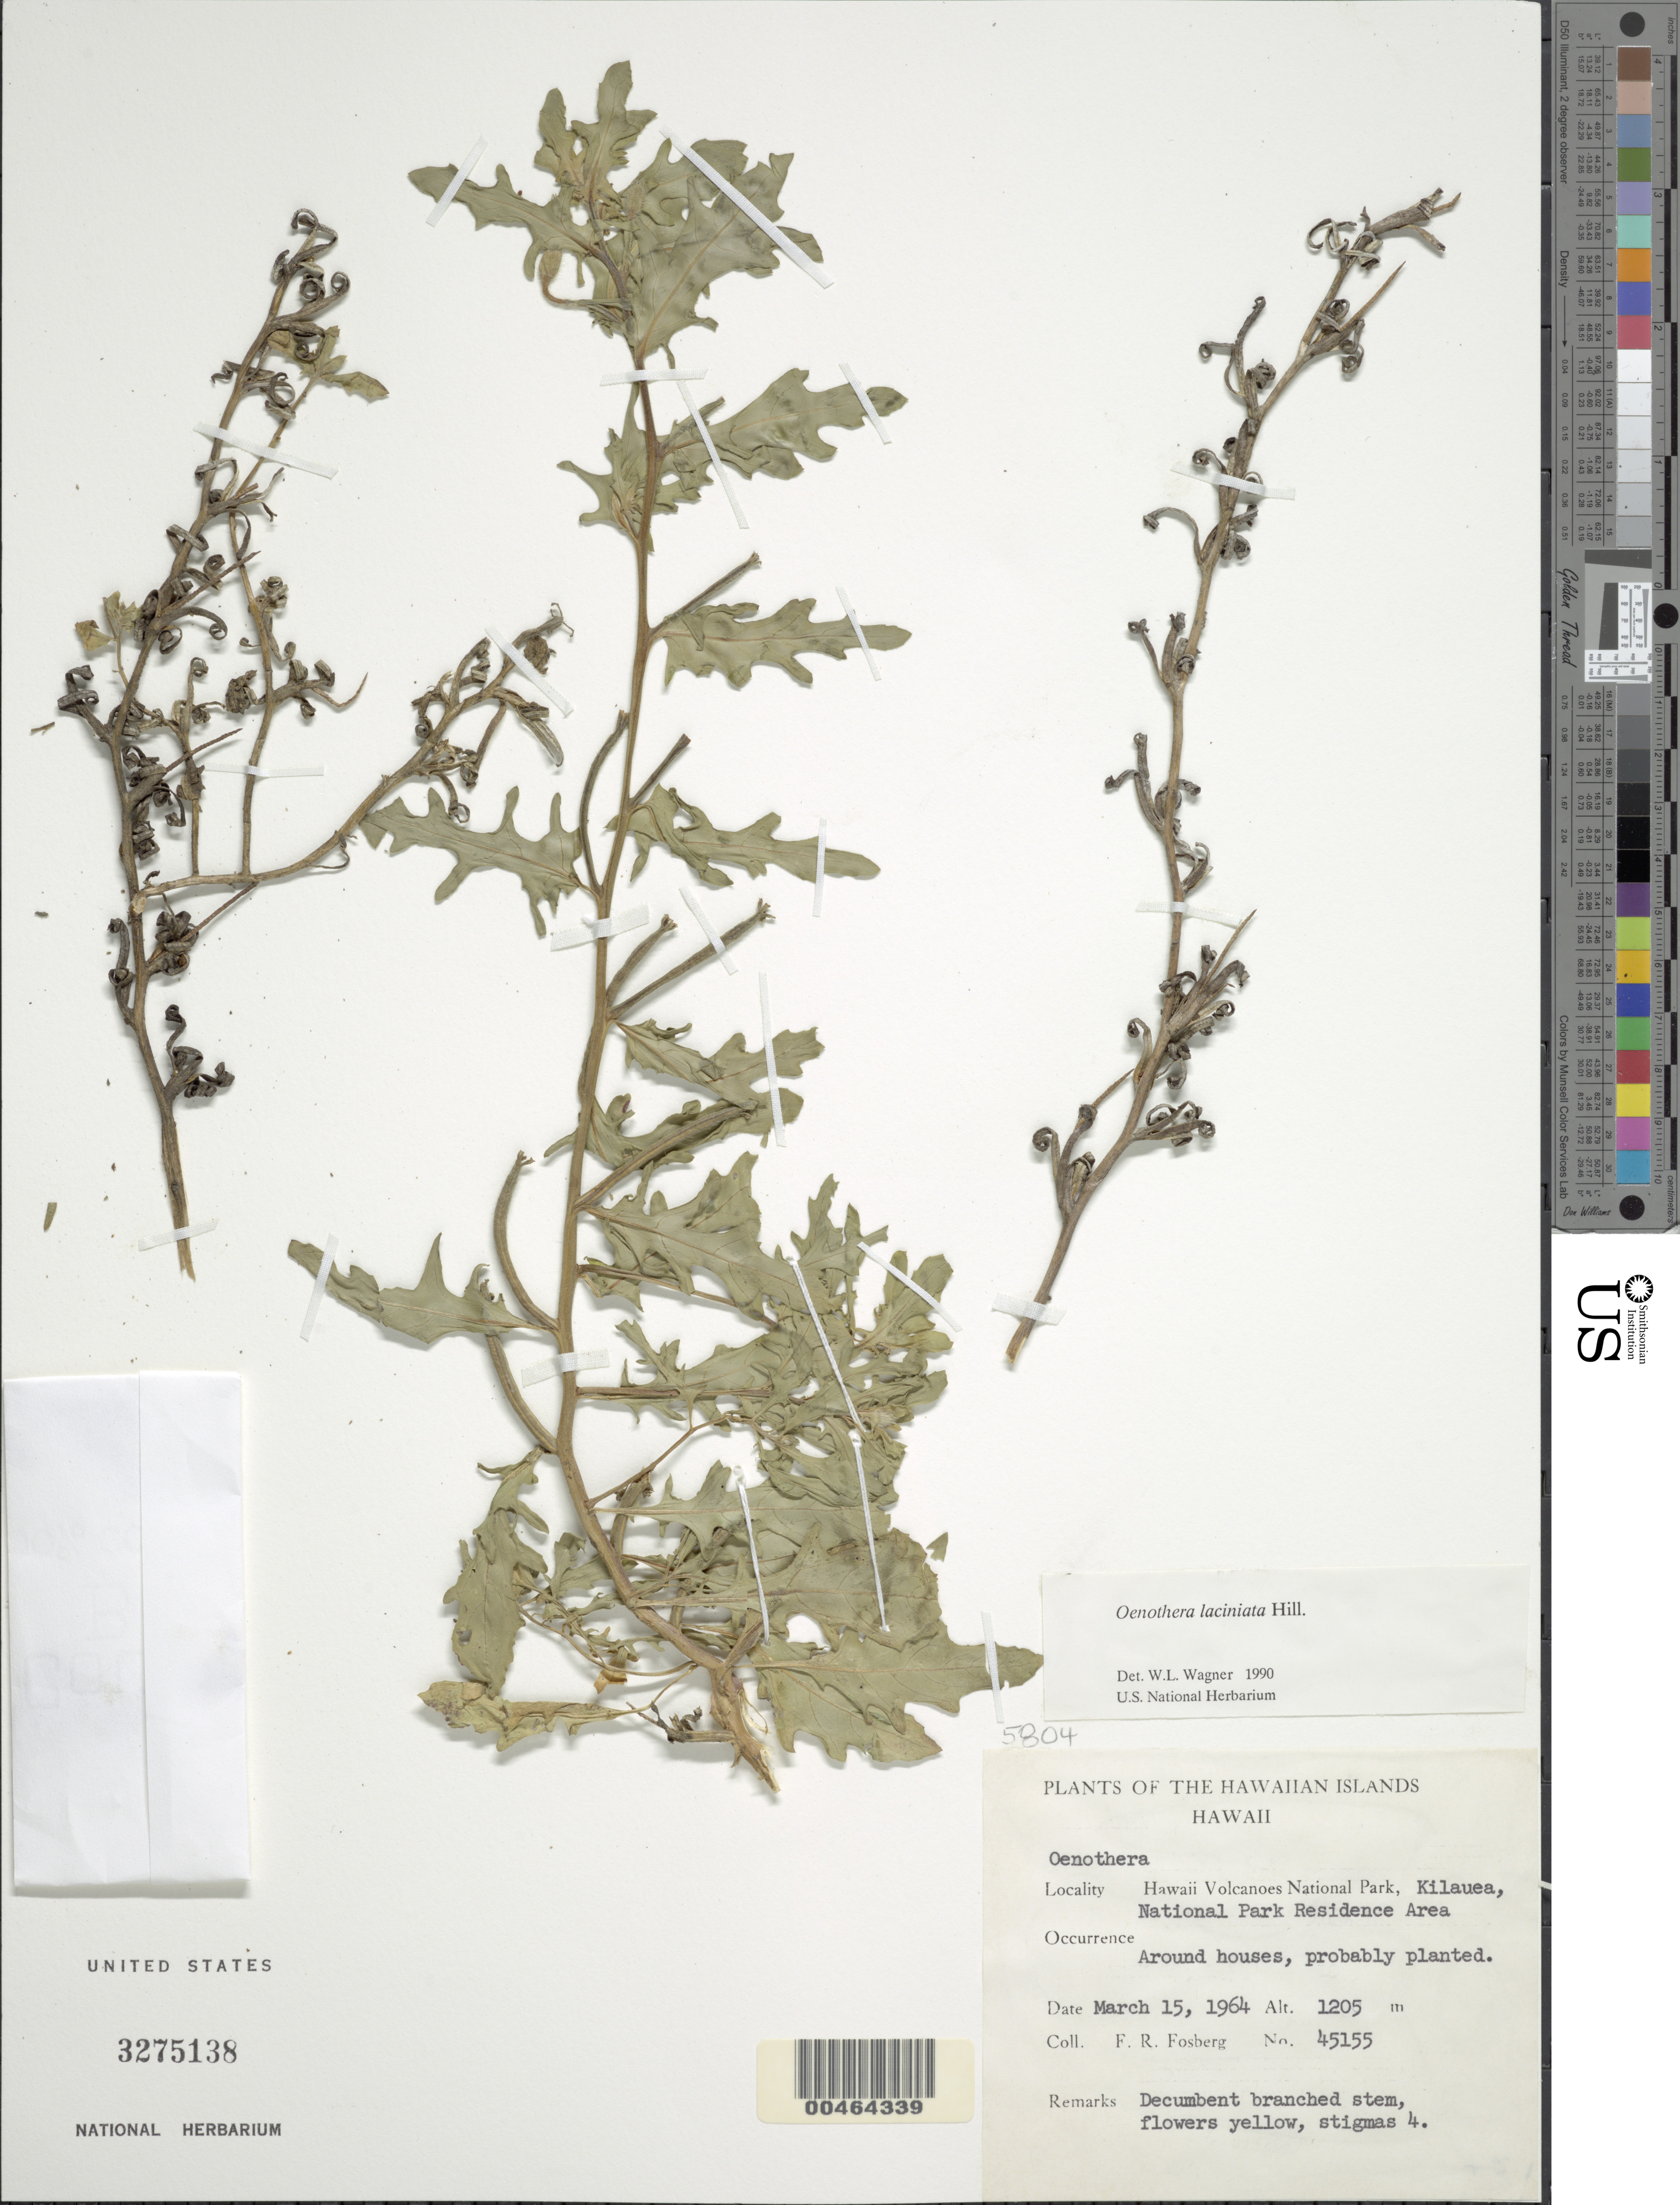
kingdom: Plantae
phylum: Tracheophyta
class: Magnoliopsida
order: Myrtales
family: Onagraceae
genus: Oenothera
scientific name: Oenothera laciniata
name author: Hill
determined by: Wagner, W. L., (BOT), Smithsonian Institution - National Museum of Natural History (UNITED STATES)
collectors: F. R. Fosberg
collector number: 45155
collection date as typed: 15 Mar 1964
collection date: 1964-03-15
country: United States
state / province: Hawaii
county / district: Hawaii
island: Hawaii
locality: Hawaii Volcanoes National Park, Kilauea, National Park Residence Area.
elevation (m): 1205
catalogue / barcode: US 3275138